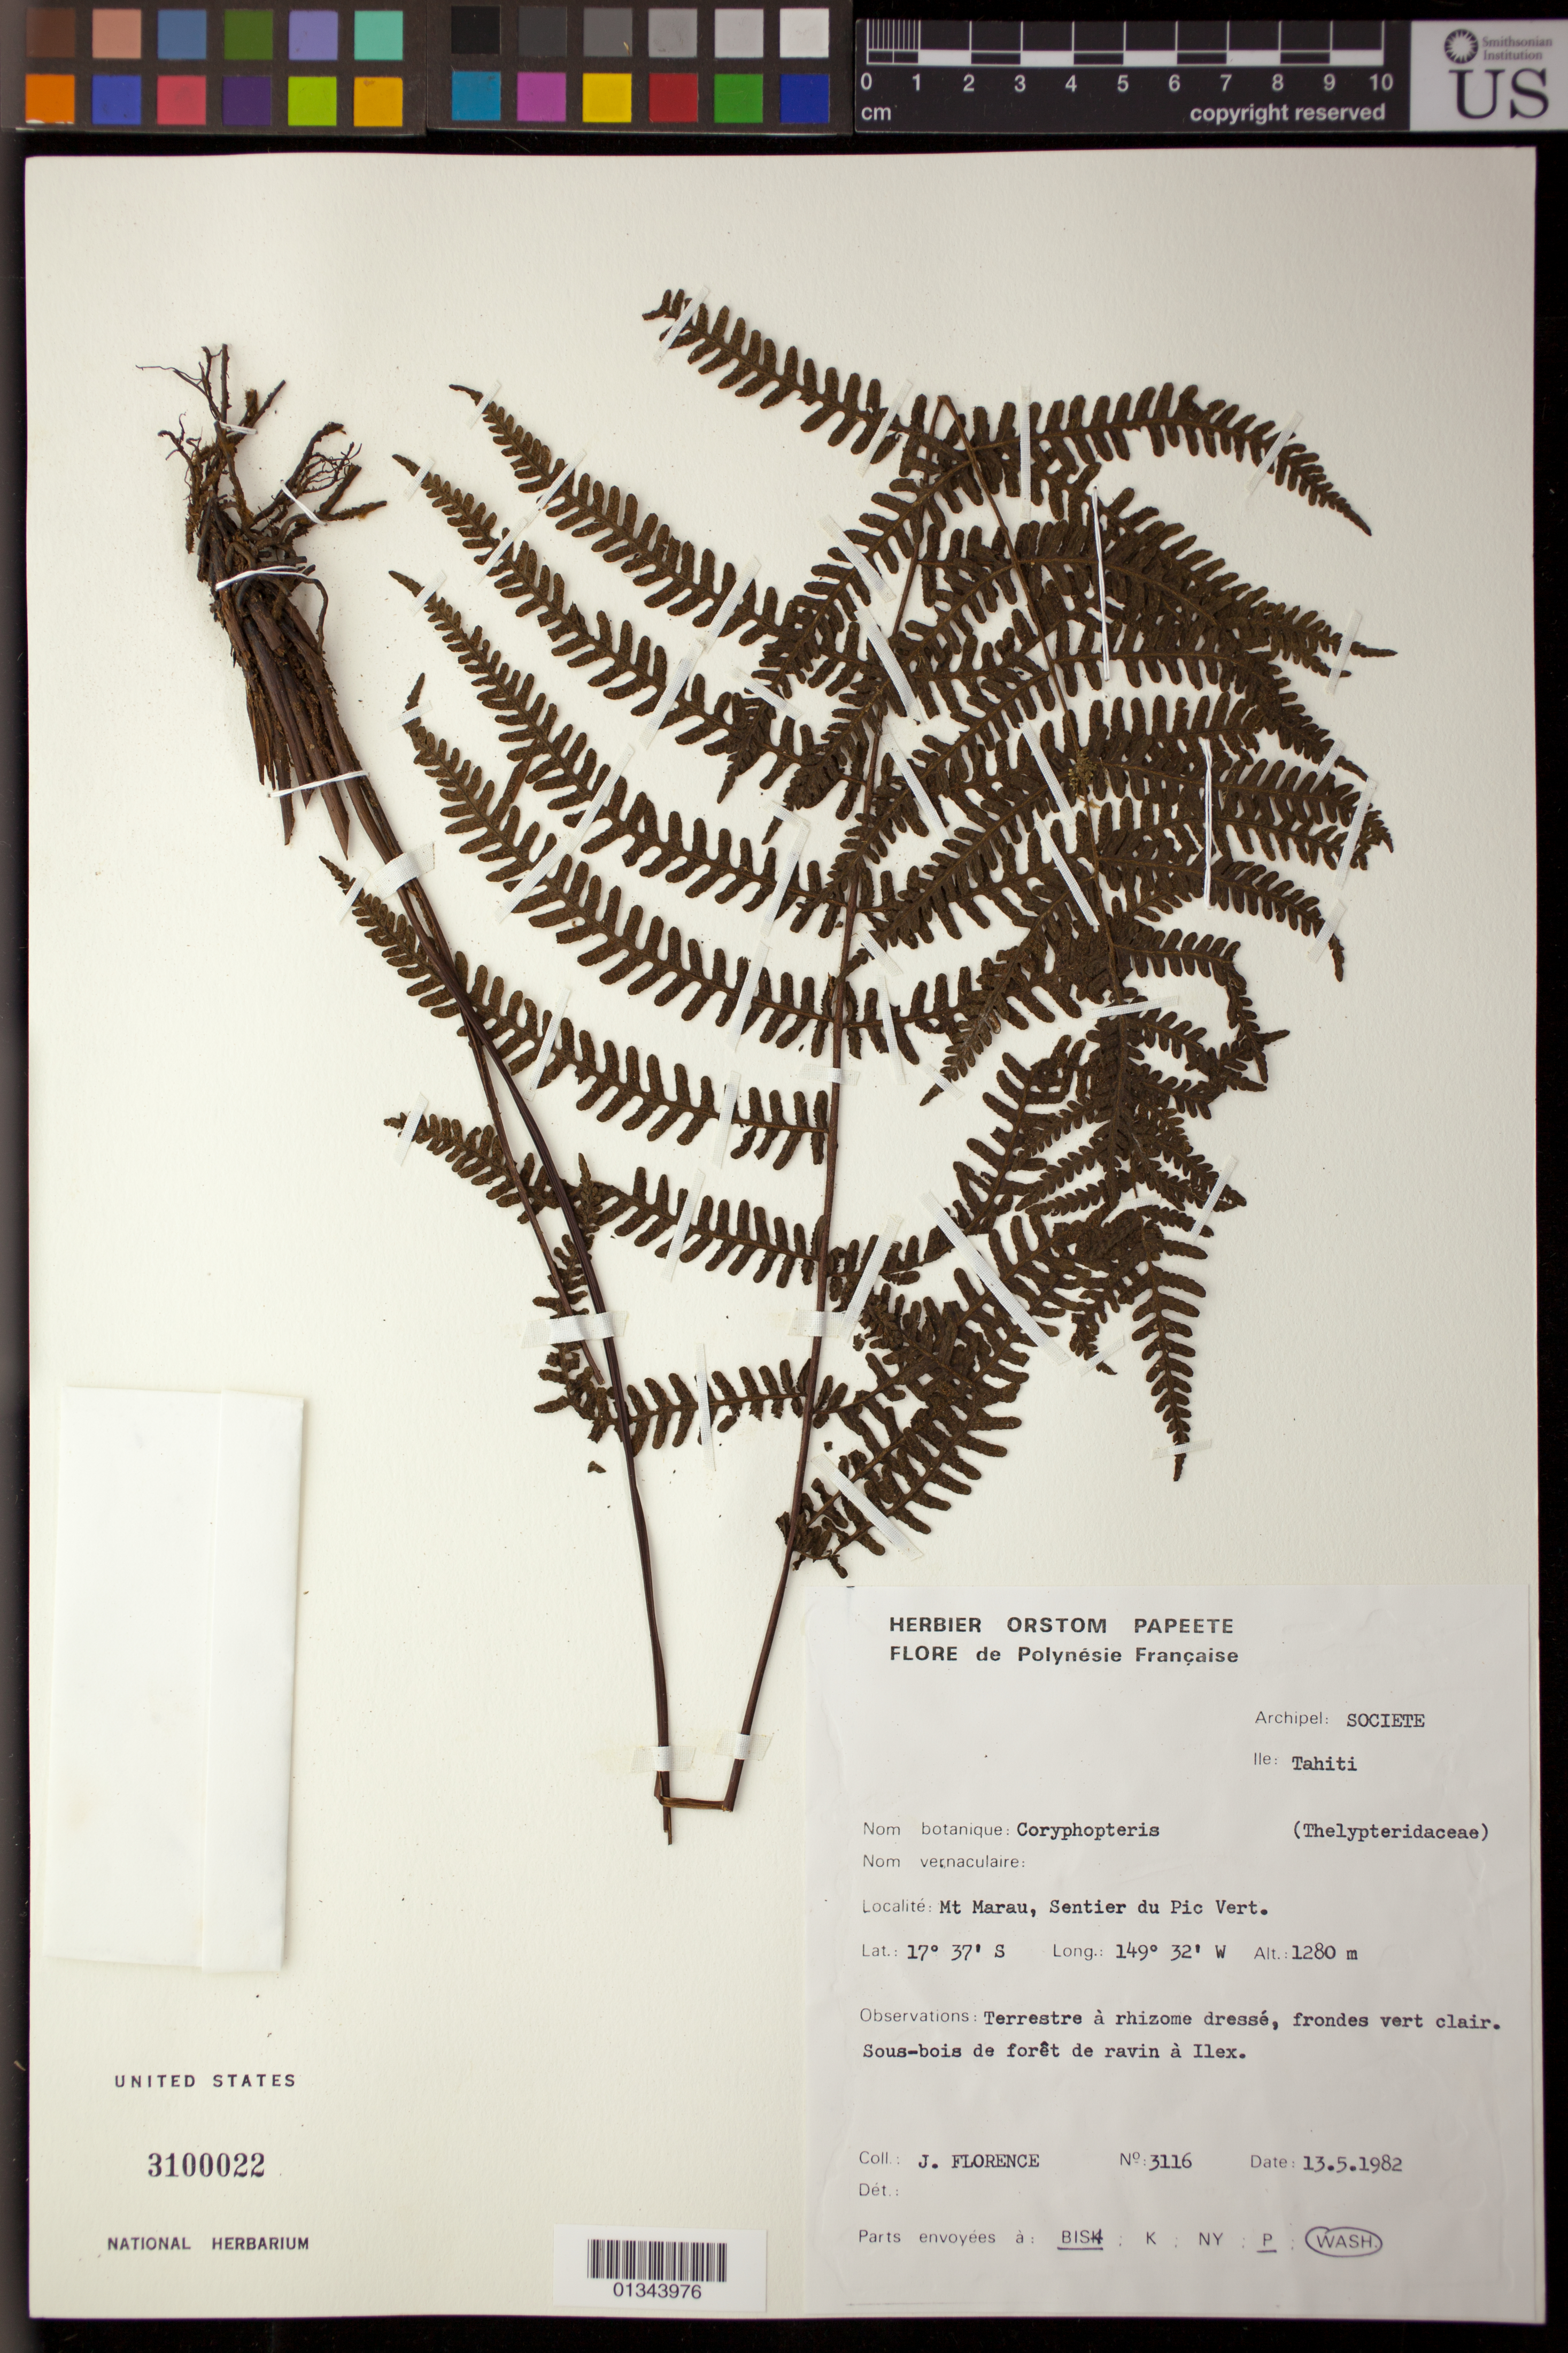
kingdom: Plantae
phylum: Tracheophyta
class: Polypodiopsida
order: Polypodiales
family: Thelypteridaceae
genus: Coryphopteris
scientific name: Coryphopteris pubirachis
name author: (Baker) Holttum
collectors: J. Florence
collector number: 3116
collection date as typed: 13 May 1982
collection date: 1982-05-13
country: French Polynesia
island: Tahiti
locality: Mt. Marau, Sentier du Pic Vert.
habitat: Sous-bois de foret de ravin a Ilex.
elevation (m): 1280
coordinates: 17 37 S, 149 32 W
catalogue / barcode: US 3100022